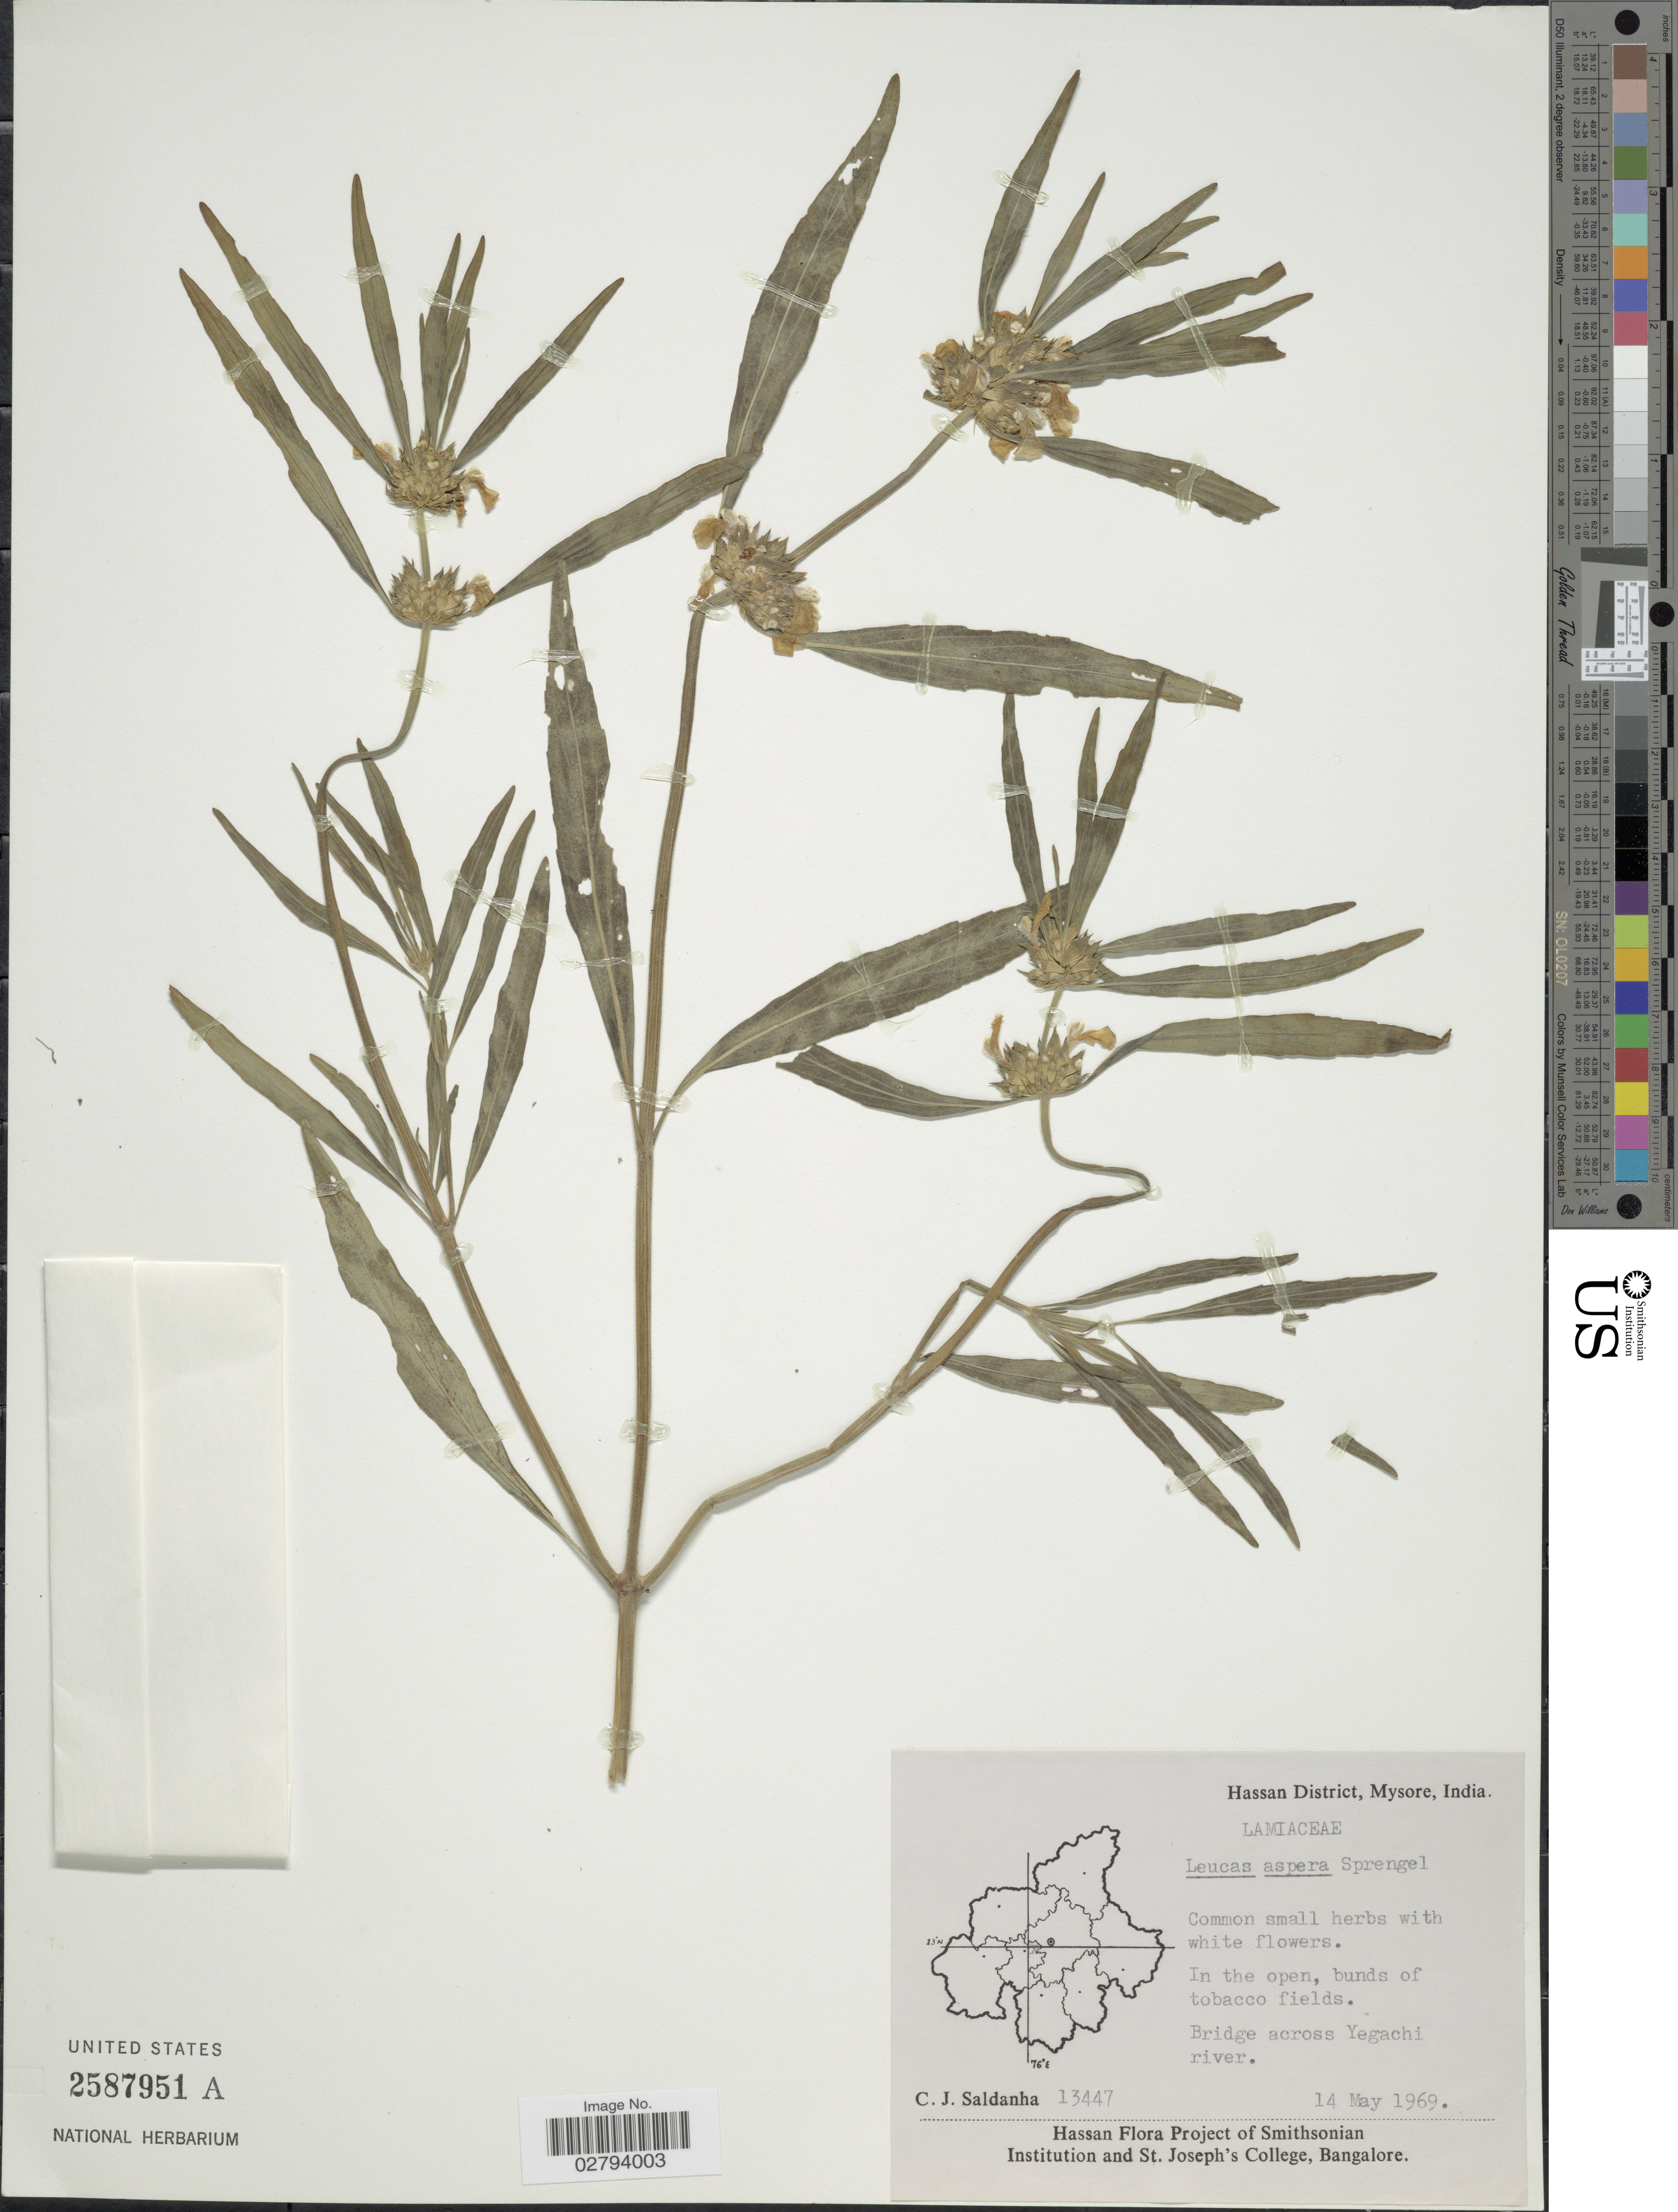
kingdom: Plantae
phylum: Tracheophyta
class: Magnoliopsida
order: Lamiales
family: Lamiaceae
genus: Leucas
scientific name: Leucas aspera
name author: Spreng.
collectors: C. J. Saldanha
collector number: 13447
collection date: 1969-05-14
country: India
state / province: Karnataka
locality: Hassan District, Mysore, India, Bridge across Yegachi river.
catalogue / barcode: US 2587951A